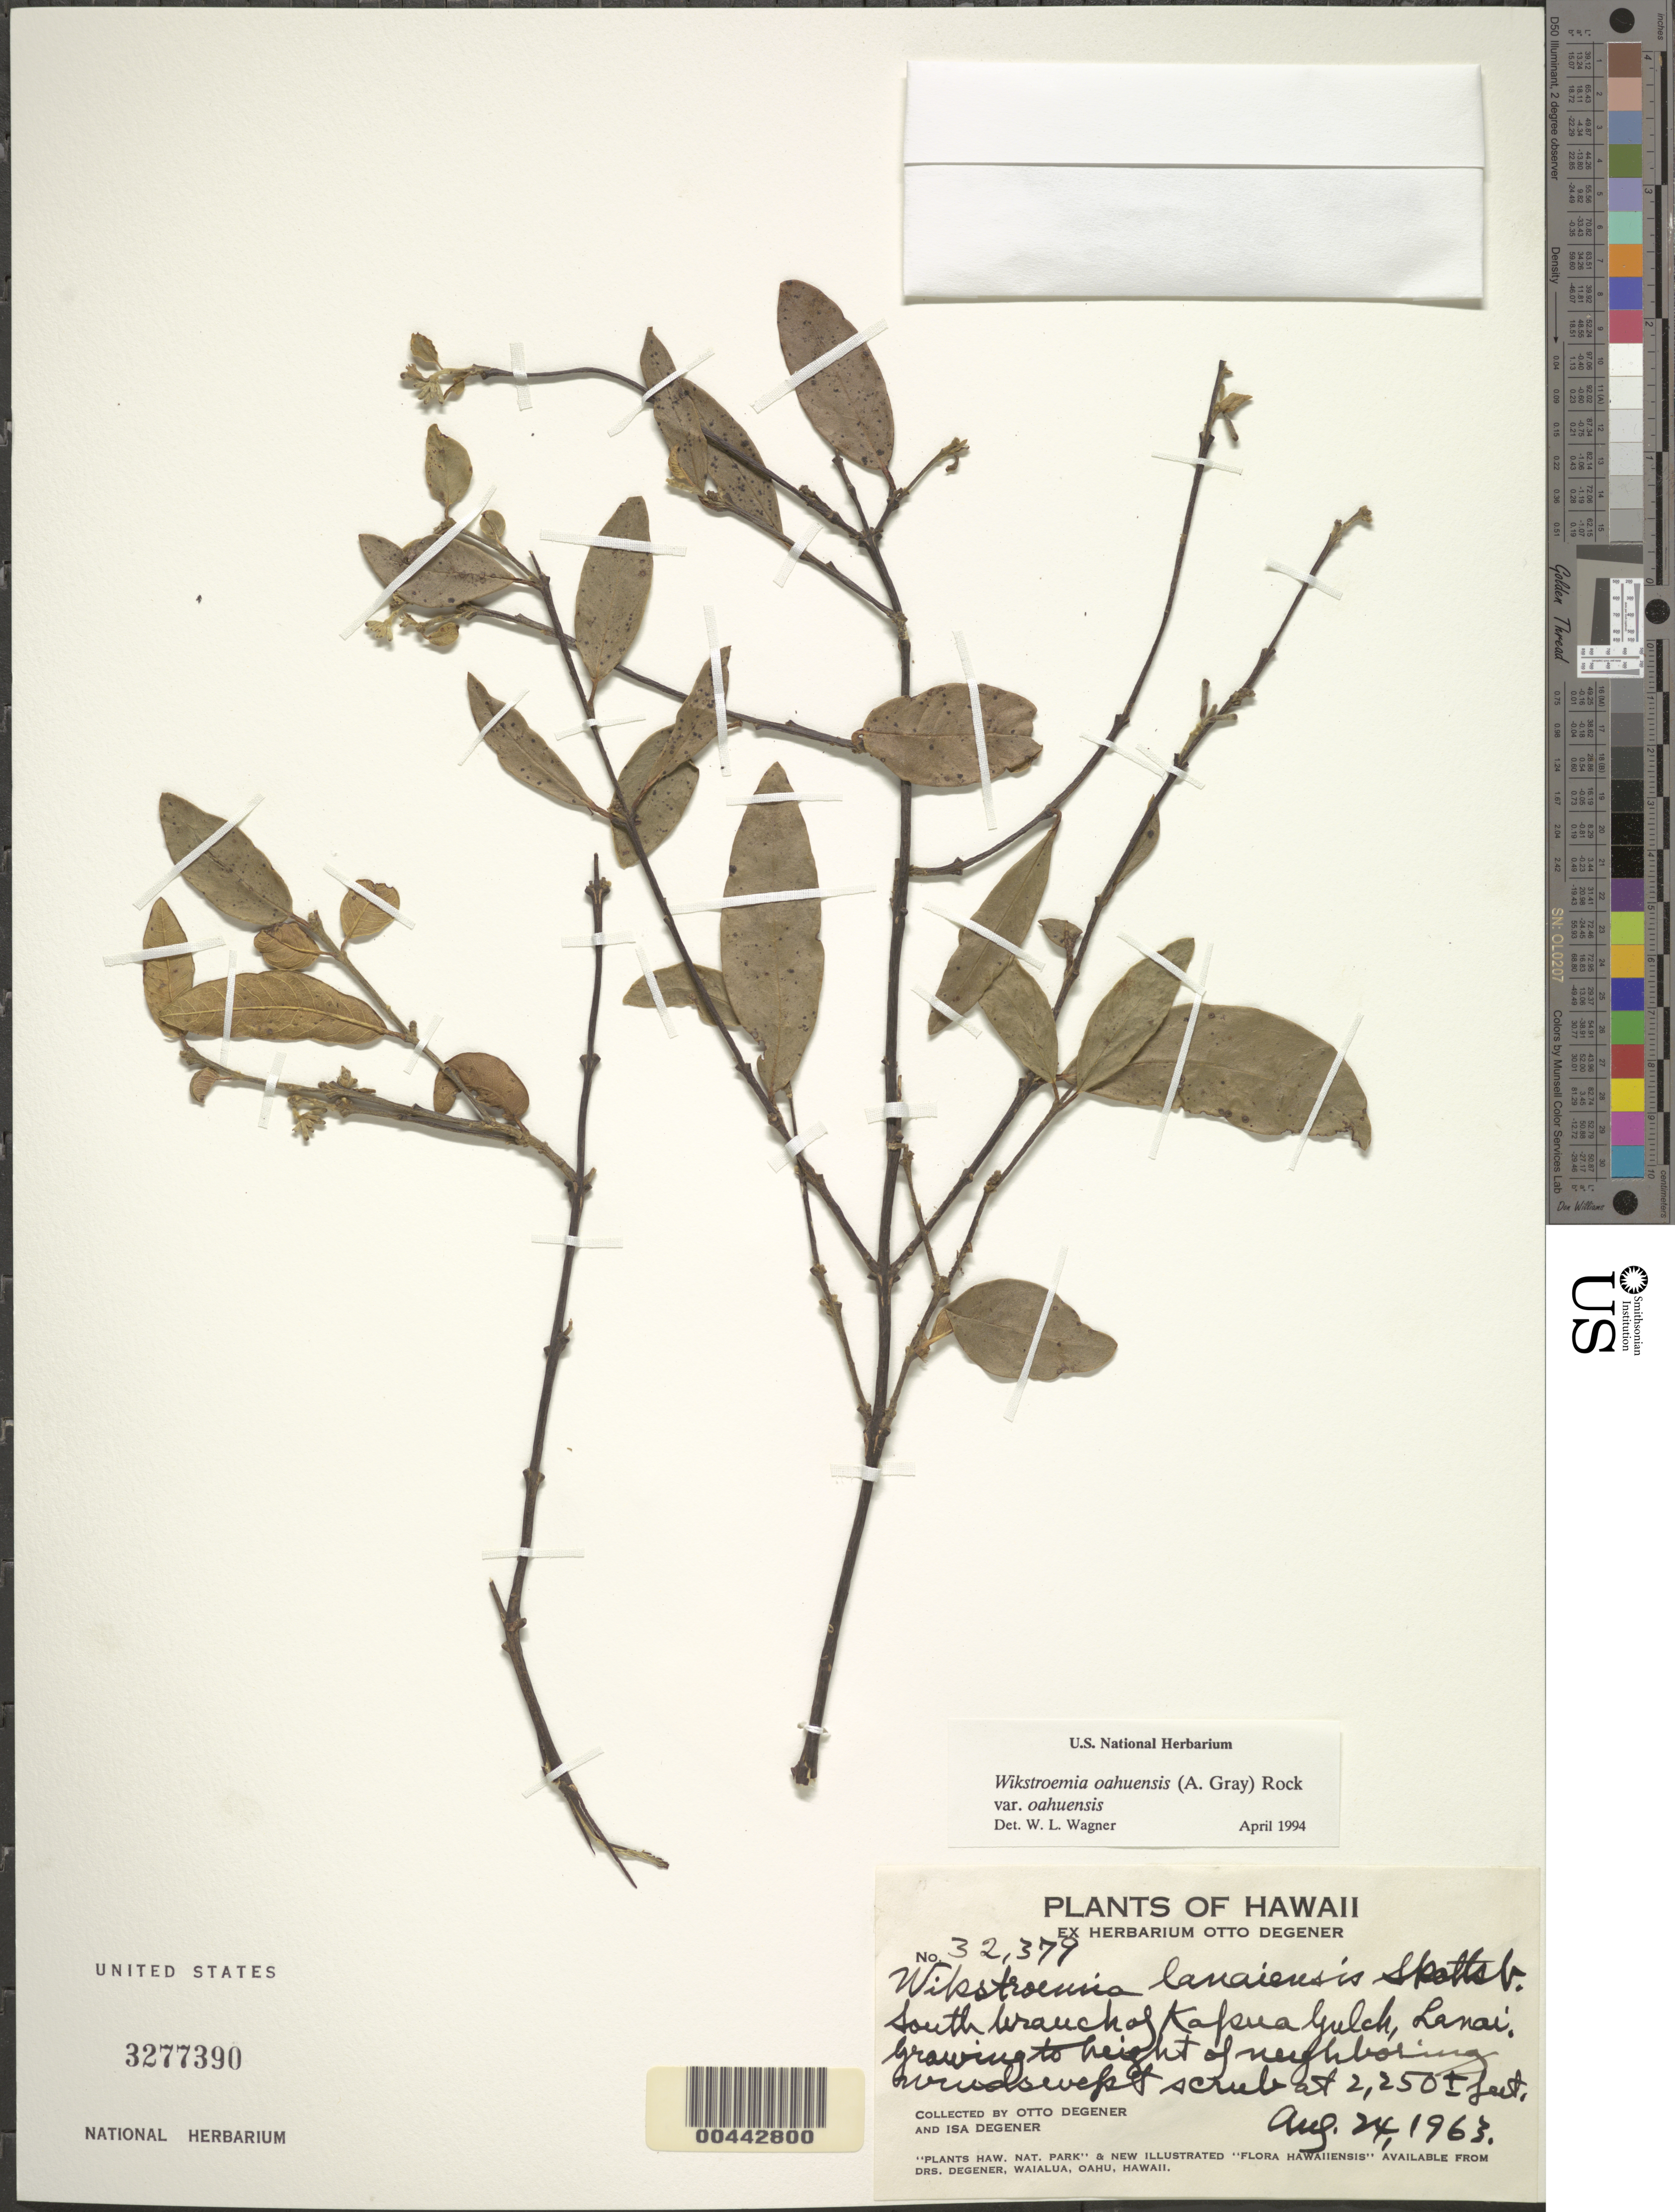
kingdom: Plantae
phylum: Tracheophyta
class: Magnoliopsida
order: Malvales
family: Thymelaeaceae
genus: Wikstroemia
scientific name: Wikstroemia oahuensis var. oahuensis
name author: (A. Gray) Rock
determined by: Wagner, W. L., (BOT), Smithsonian Institution - National Museum of Natural History (UNITED STATES)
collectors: O. Degener & I. Degener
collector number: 32379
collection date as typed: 24 Aug 1963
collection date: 1963-08-24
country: United States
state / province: Hawaii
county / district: Maui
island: Lana'i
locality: South branch of Kapua Gulch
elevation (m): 686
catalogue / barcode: US 3277390